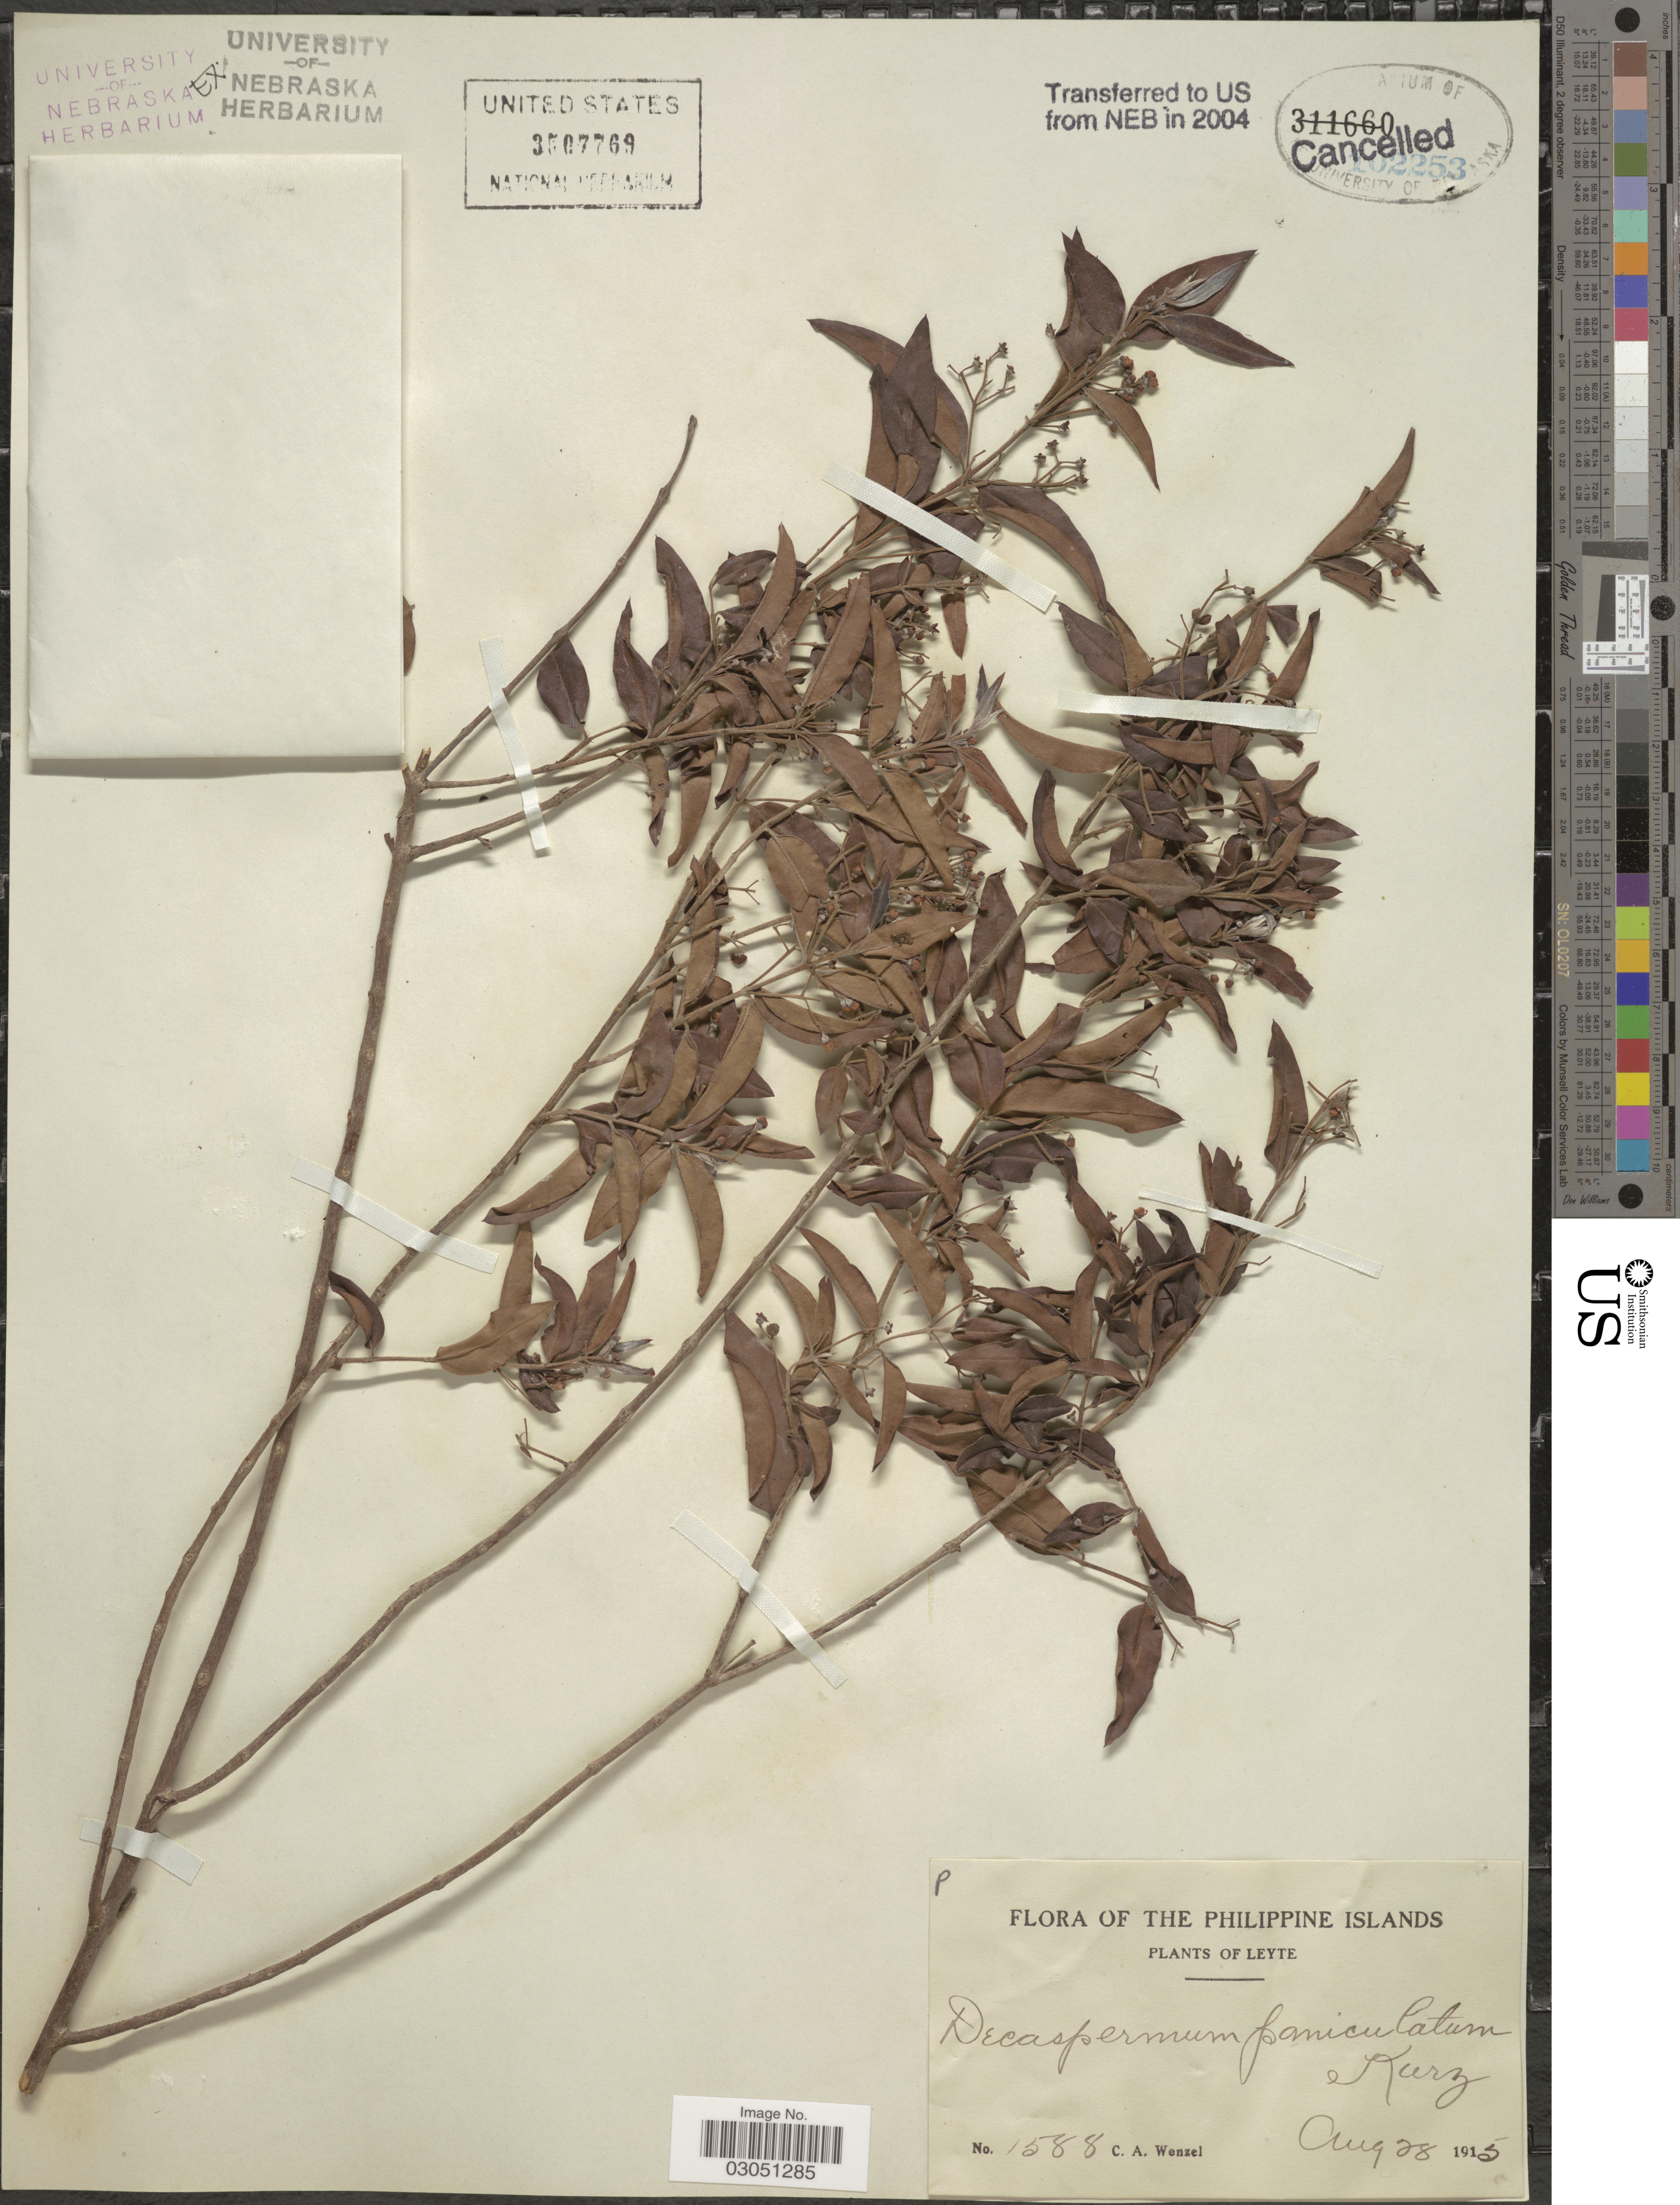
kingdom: Plantae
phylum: Tracheophyta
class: Magnoliopsida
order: Myrtales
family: Myrtaceae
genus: Decaspermum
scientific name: Decaspermum fruticosum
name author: J.R. Forst. & G. Forst.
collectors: C. Wenzel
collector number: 1588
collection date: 1915-08-28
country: Philippines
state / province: Eastern Visayas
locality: The Philippine Islands, Leyte.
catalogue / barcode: US 3507769